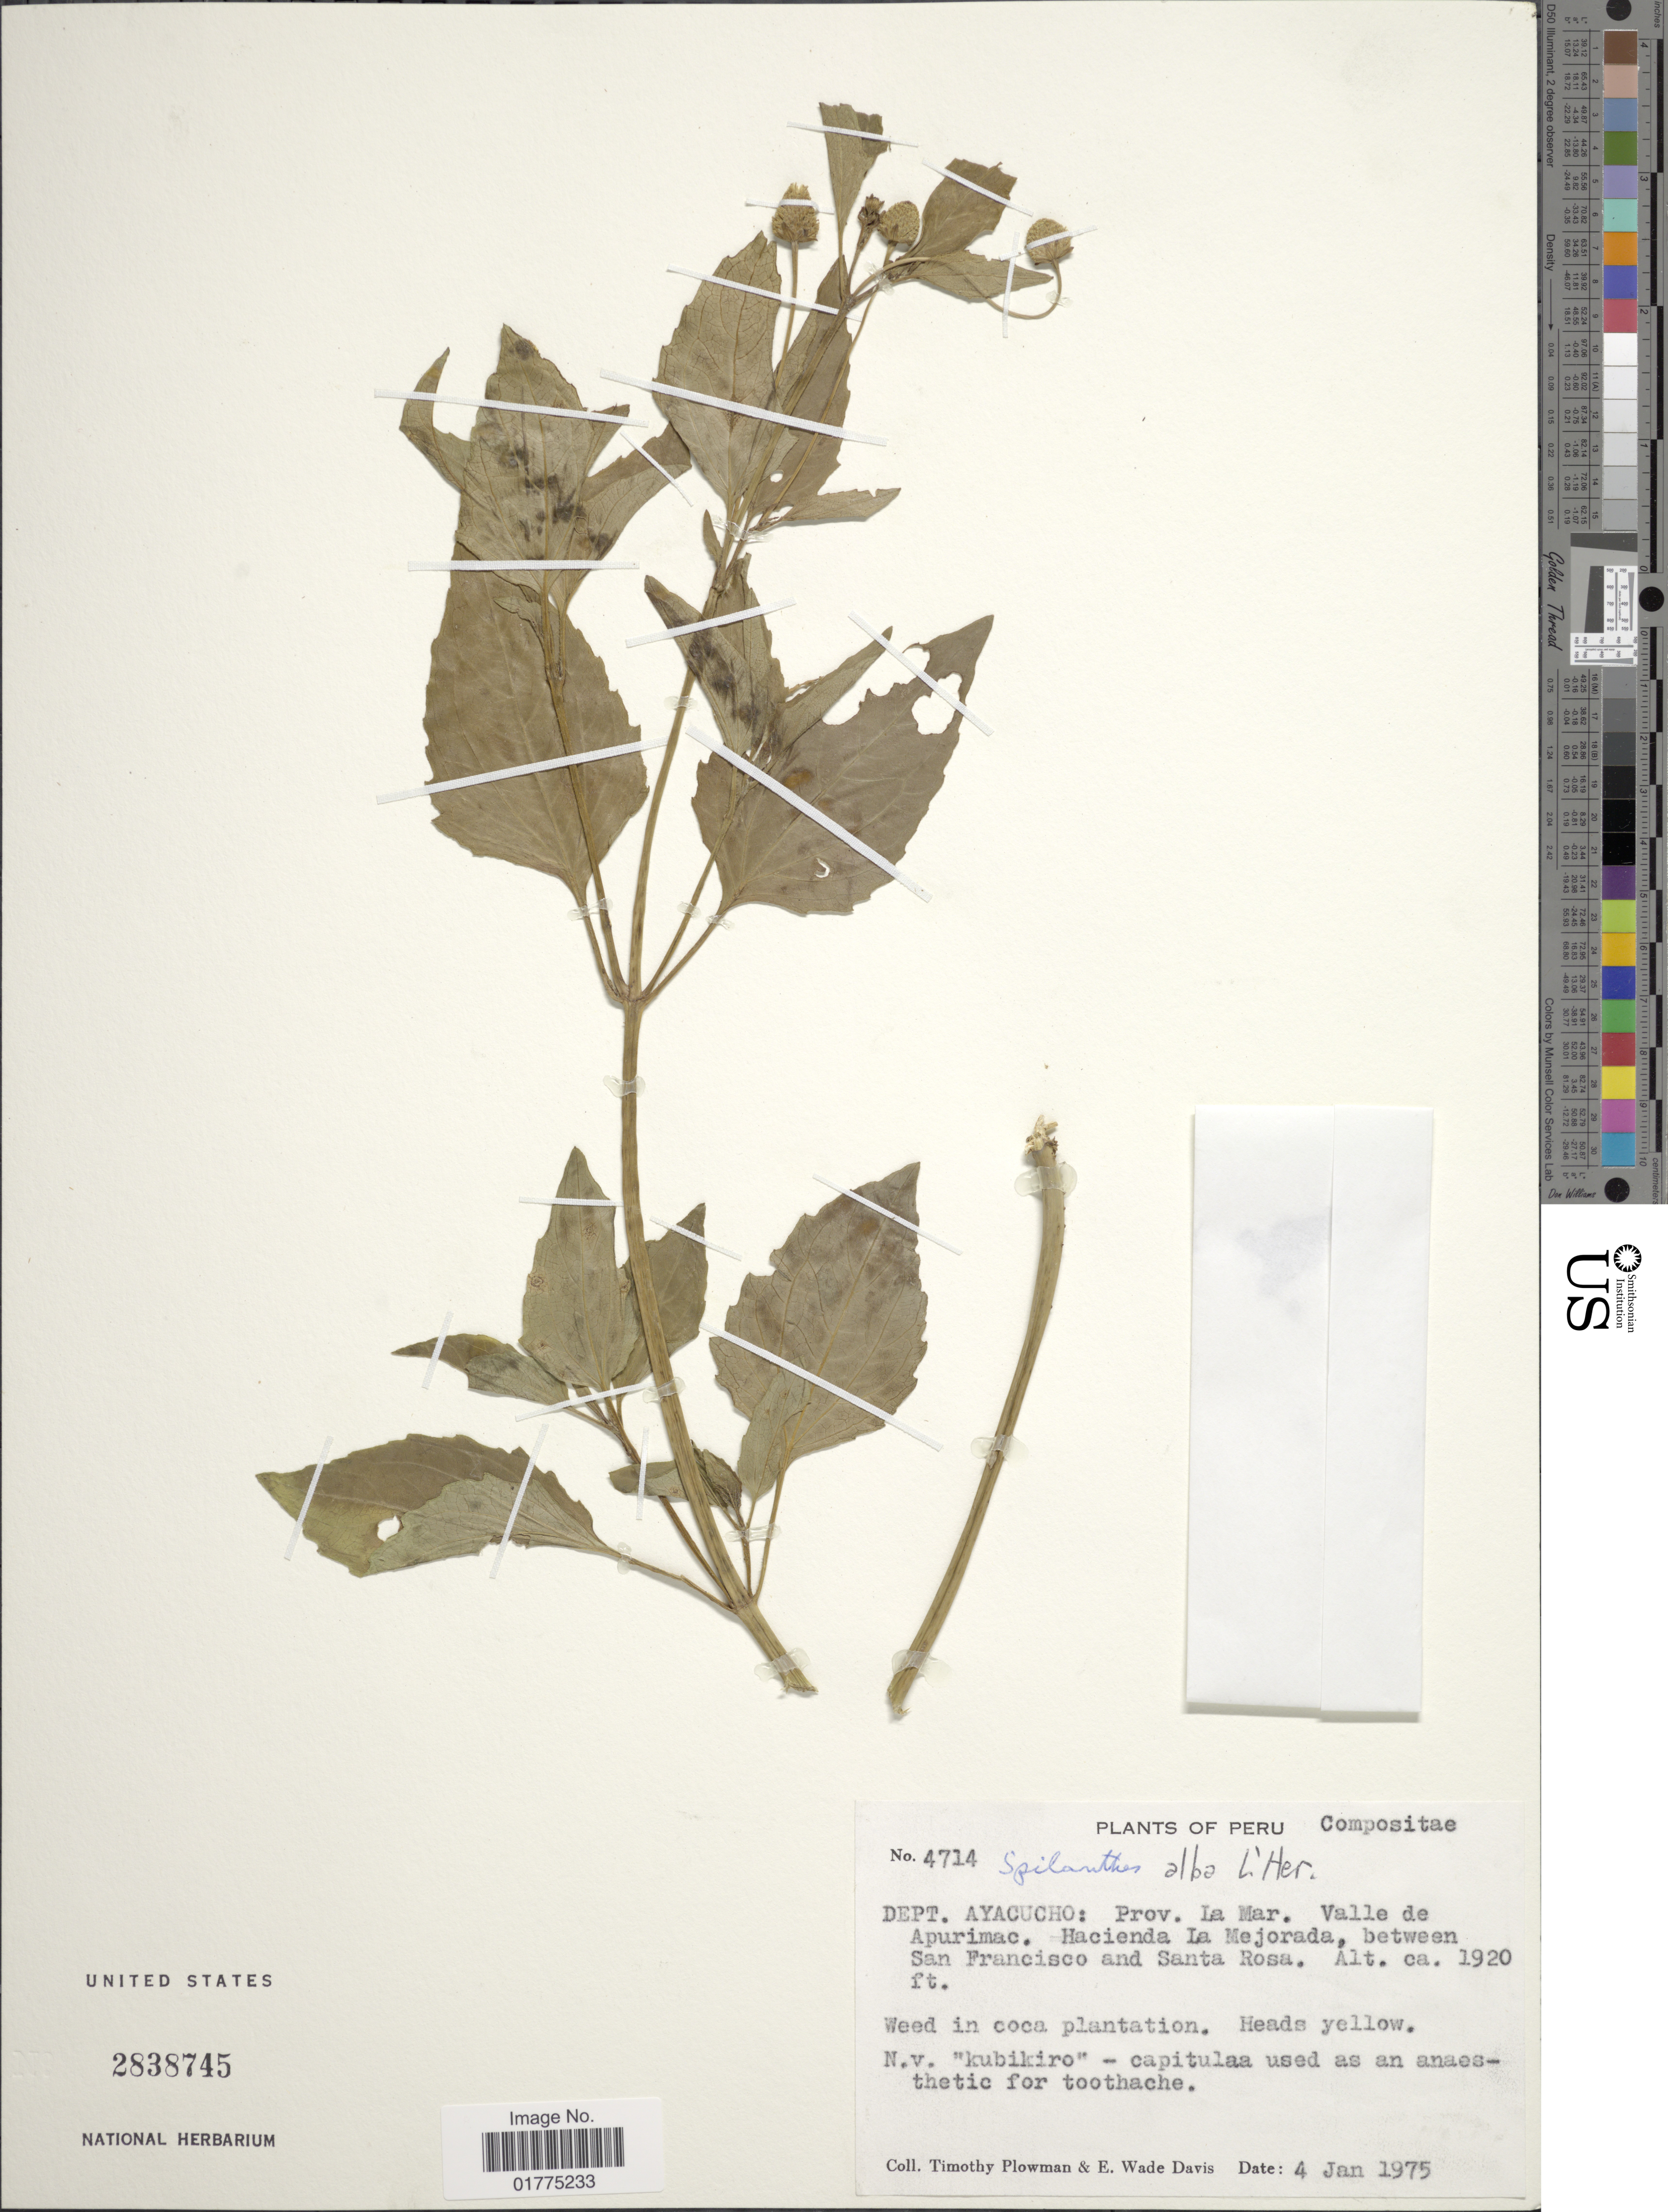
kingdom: Plantae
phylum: Tracheophyta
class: Magnoliopsida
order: Asterales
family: Asteraceae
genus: Acmella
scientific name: Acmella alba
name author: (L'Hér.) R.K. Jansen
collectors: T. Plowman & E. Wade-Davis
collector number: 4714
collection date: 1975-01-04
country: Peru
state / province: Ayacucho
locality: Dept. Ayacucho: Prov. La Mar, valle de Apurimac, Hacienda La Mejorada, between San Francisco and Santa Rosa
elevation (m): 585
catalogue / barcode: US 2838745